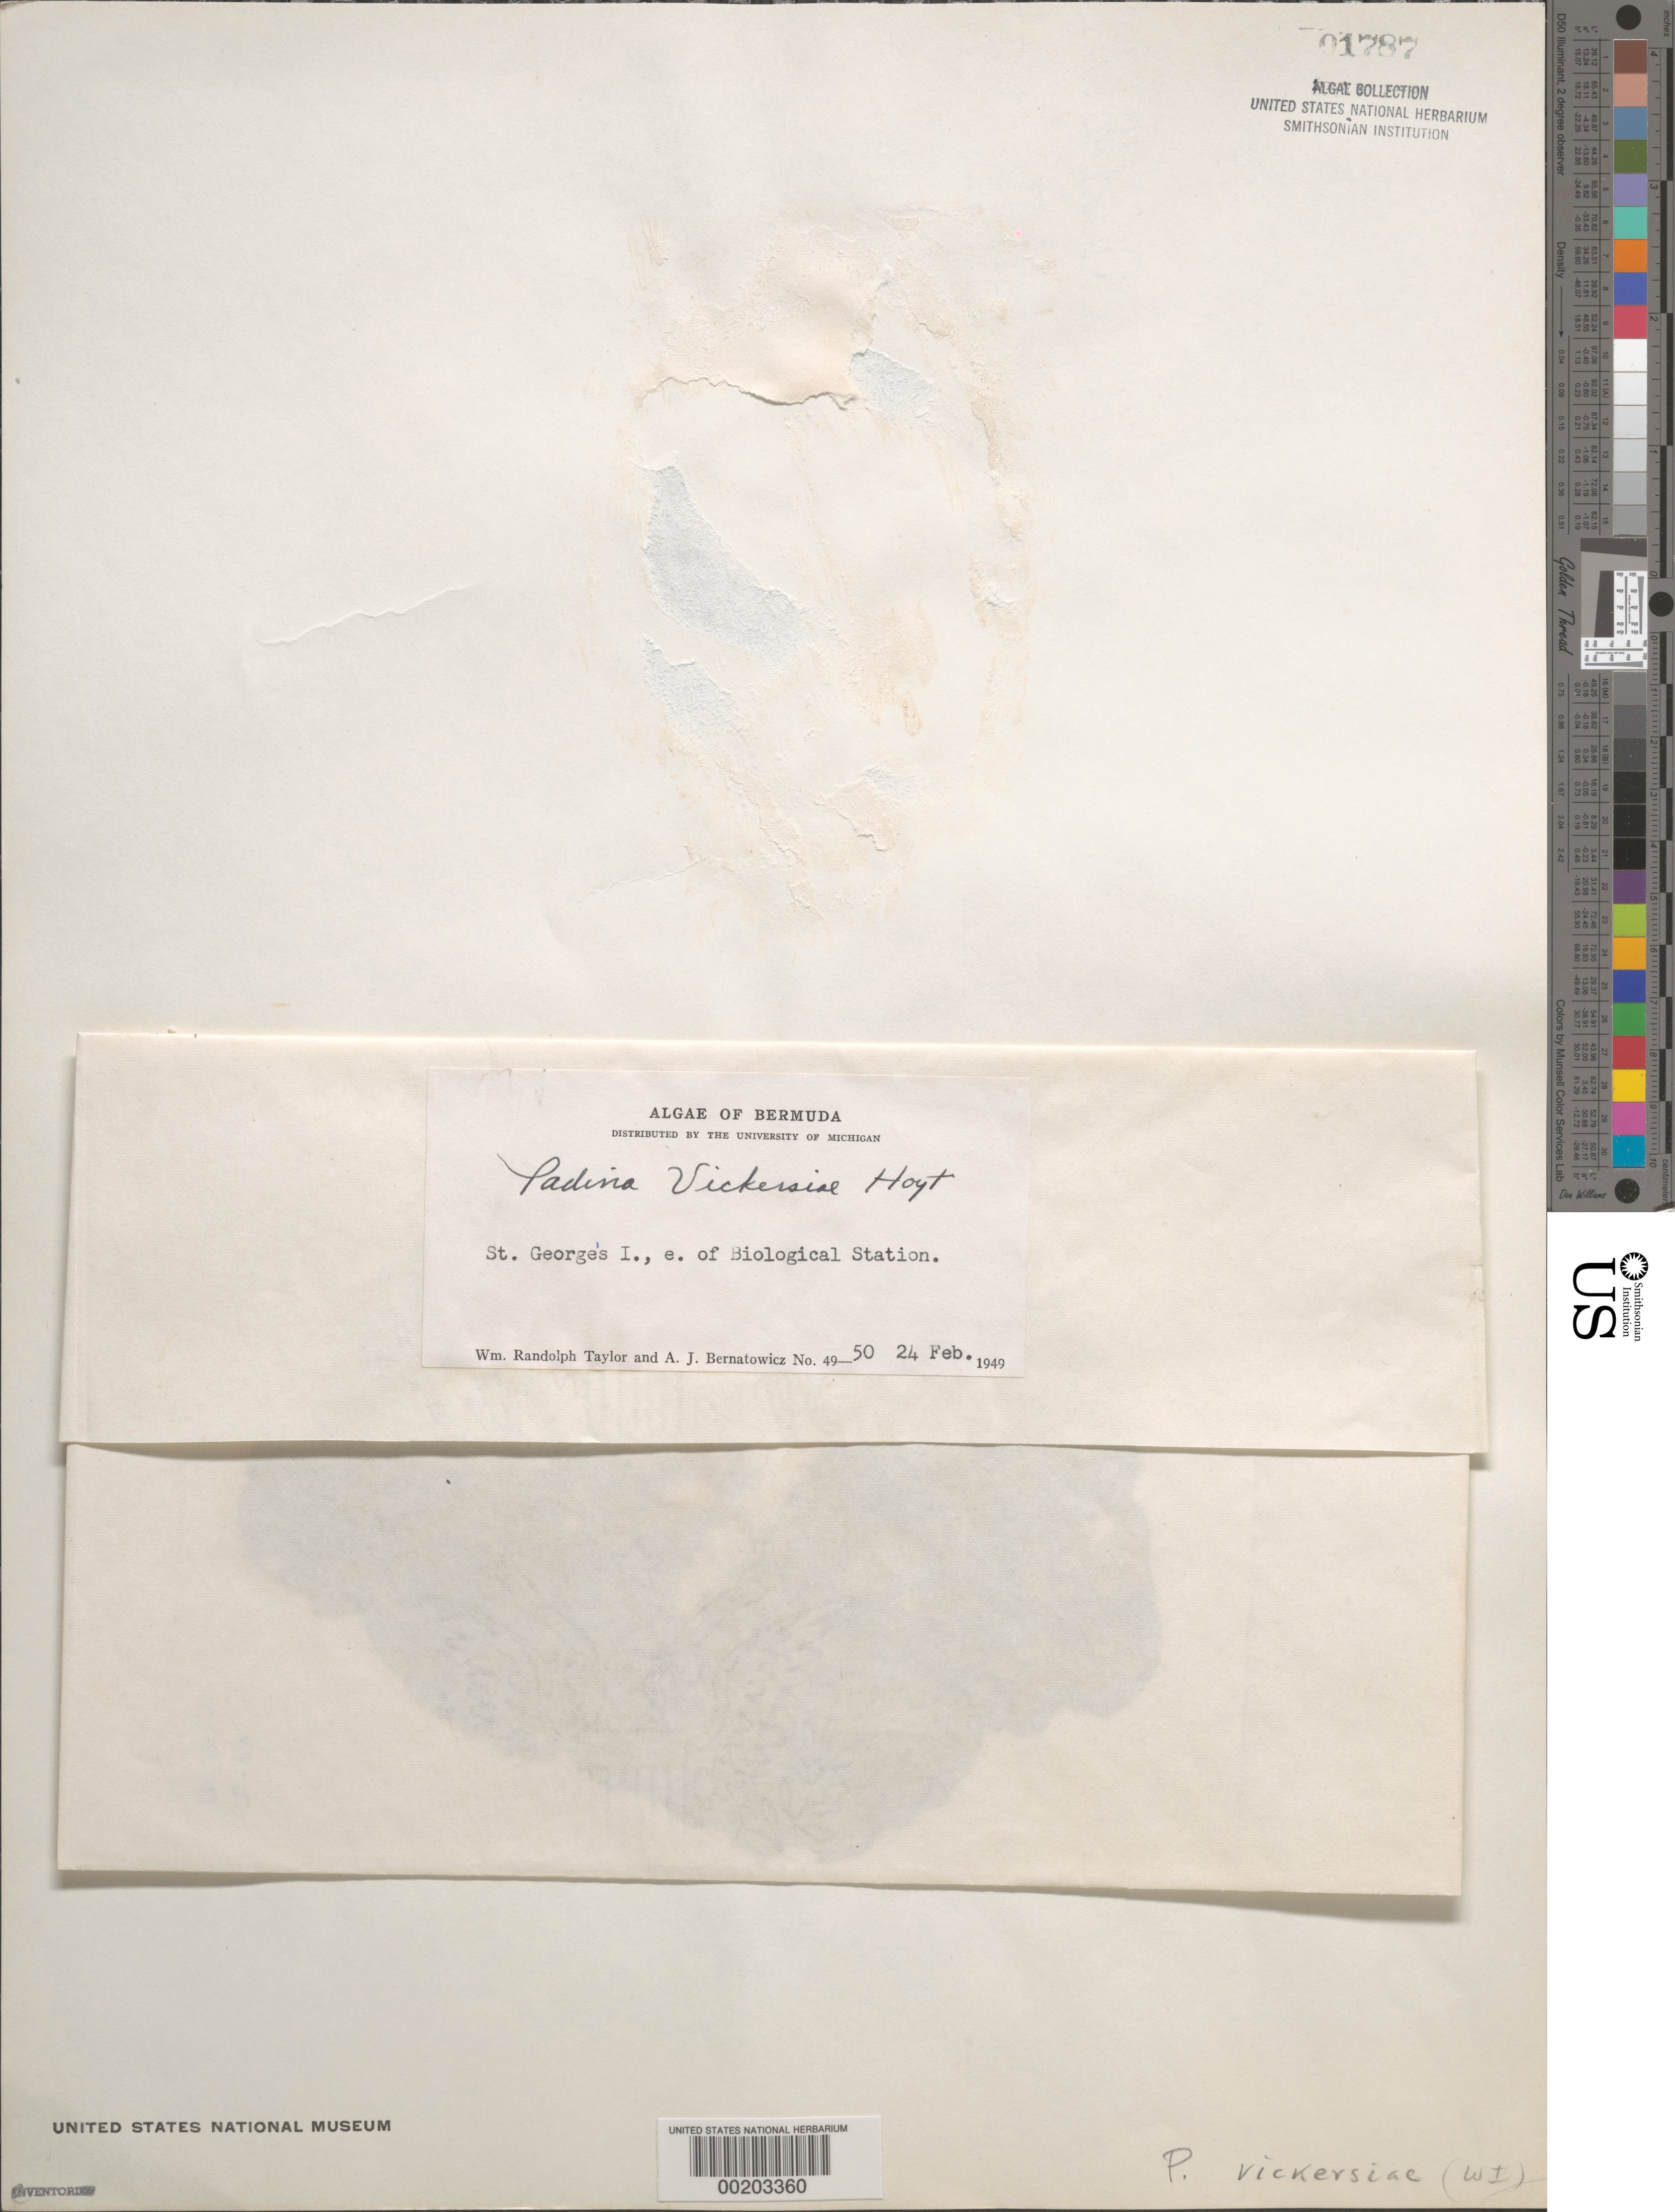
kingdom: Chromista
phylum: Ochrophyta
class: Phaeophyceae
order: Dictyotales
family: Dictyotaceae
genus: Padina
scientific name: Padina gymnospora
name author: (Kütz.) O.G. Sond.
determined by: Algae name updating Project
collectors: W. R. Taylor & A. Bernatowicz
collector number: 49-50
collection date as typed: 24 Feb 1949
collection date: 1949-02-24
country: Bermuda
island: St. George's Island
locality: East of Biological Station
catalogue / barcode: US 1787